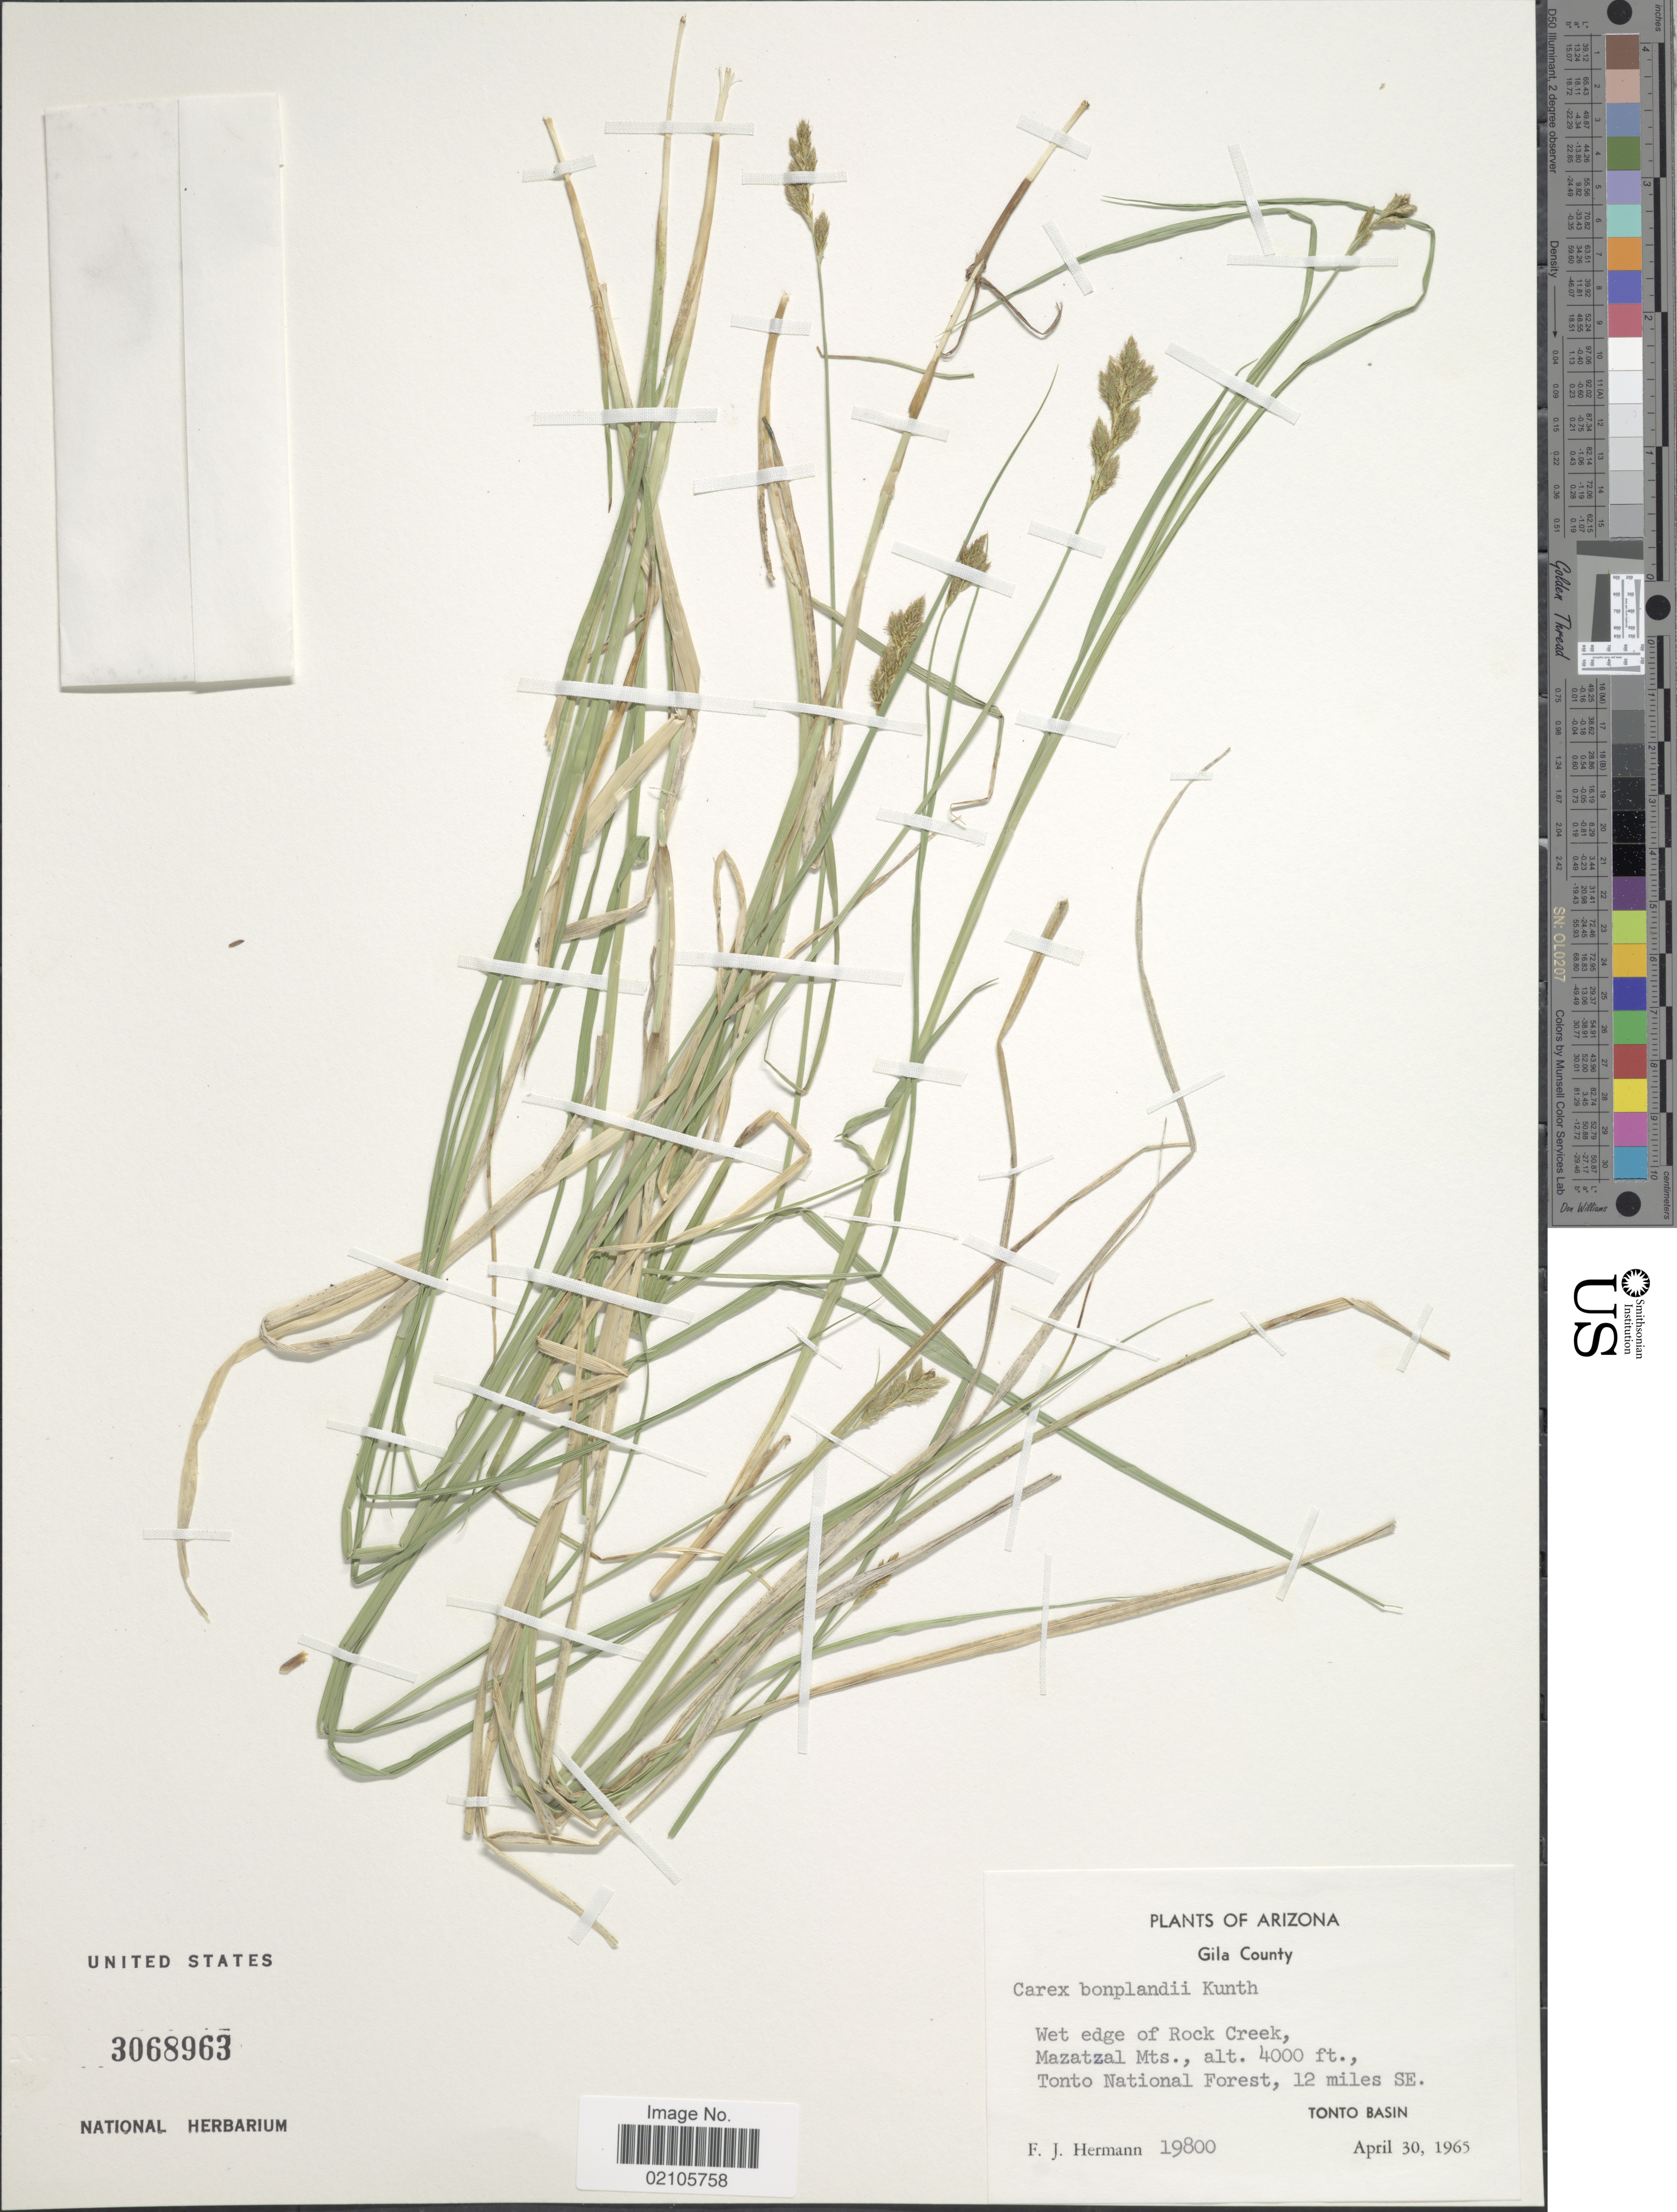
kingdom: Plantae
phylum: Tracheophyta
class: Liliopsida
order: Poales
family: Cyperaceae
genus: Carex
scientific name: Carex bonplandii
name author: Kunth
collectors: F. J. Hermann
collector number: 19800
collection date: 1965-04-30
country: United States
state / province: Arizona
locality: Gila County. Mazatzal Mts., Tonto National Forest, 12 miles SE Tonto Basin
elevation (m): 1219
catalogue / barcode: US 3068963